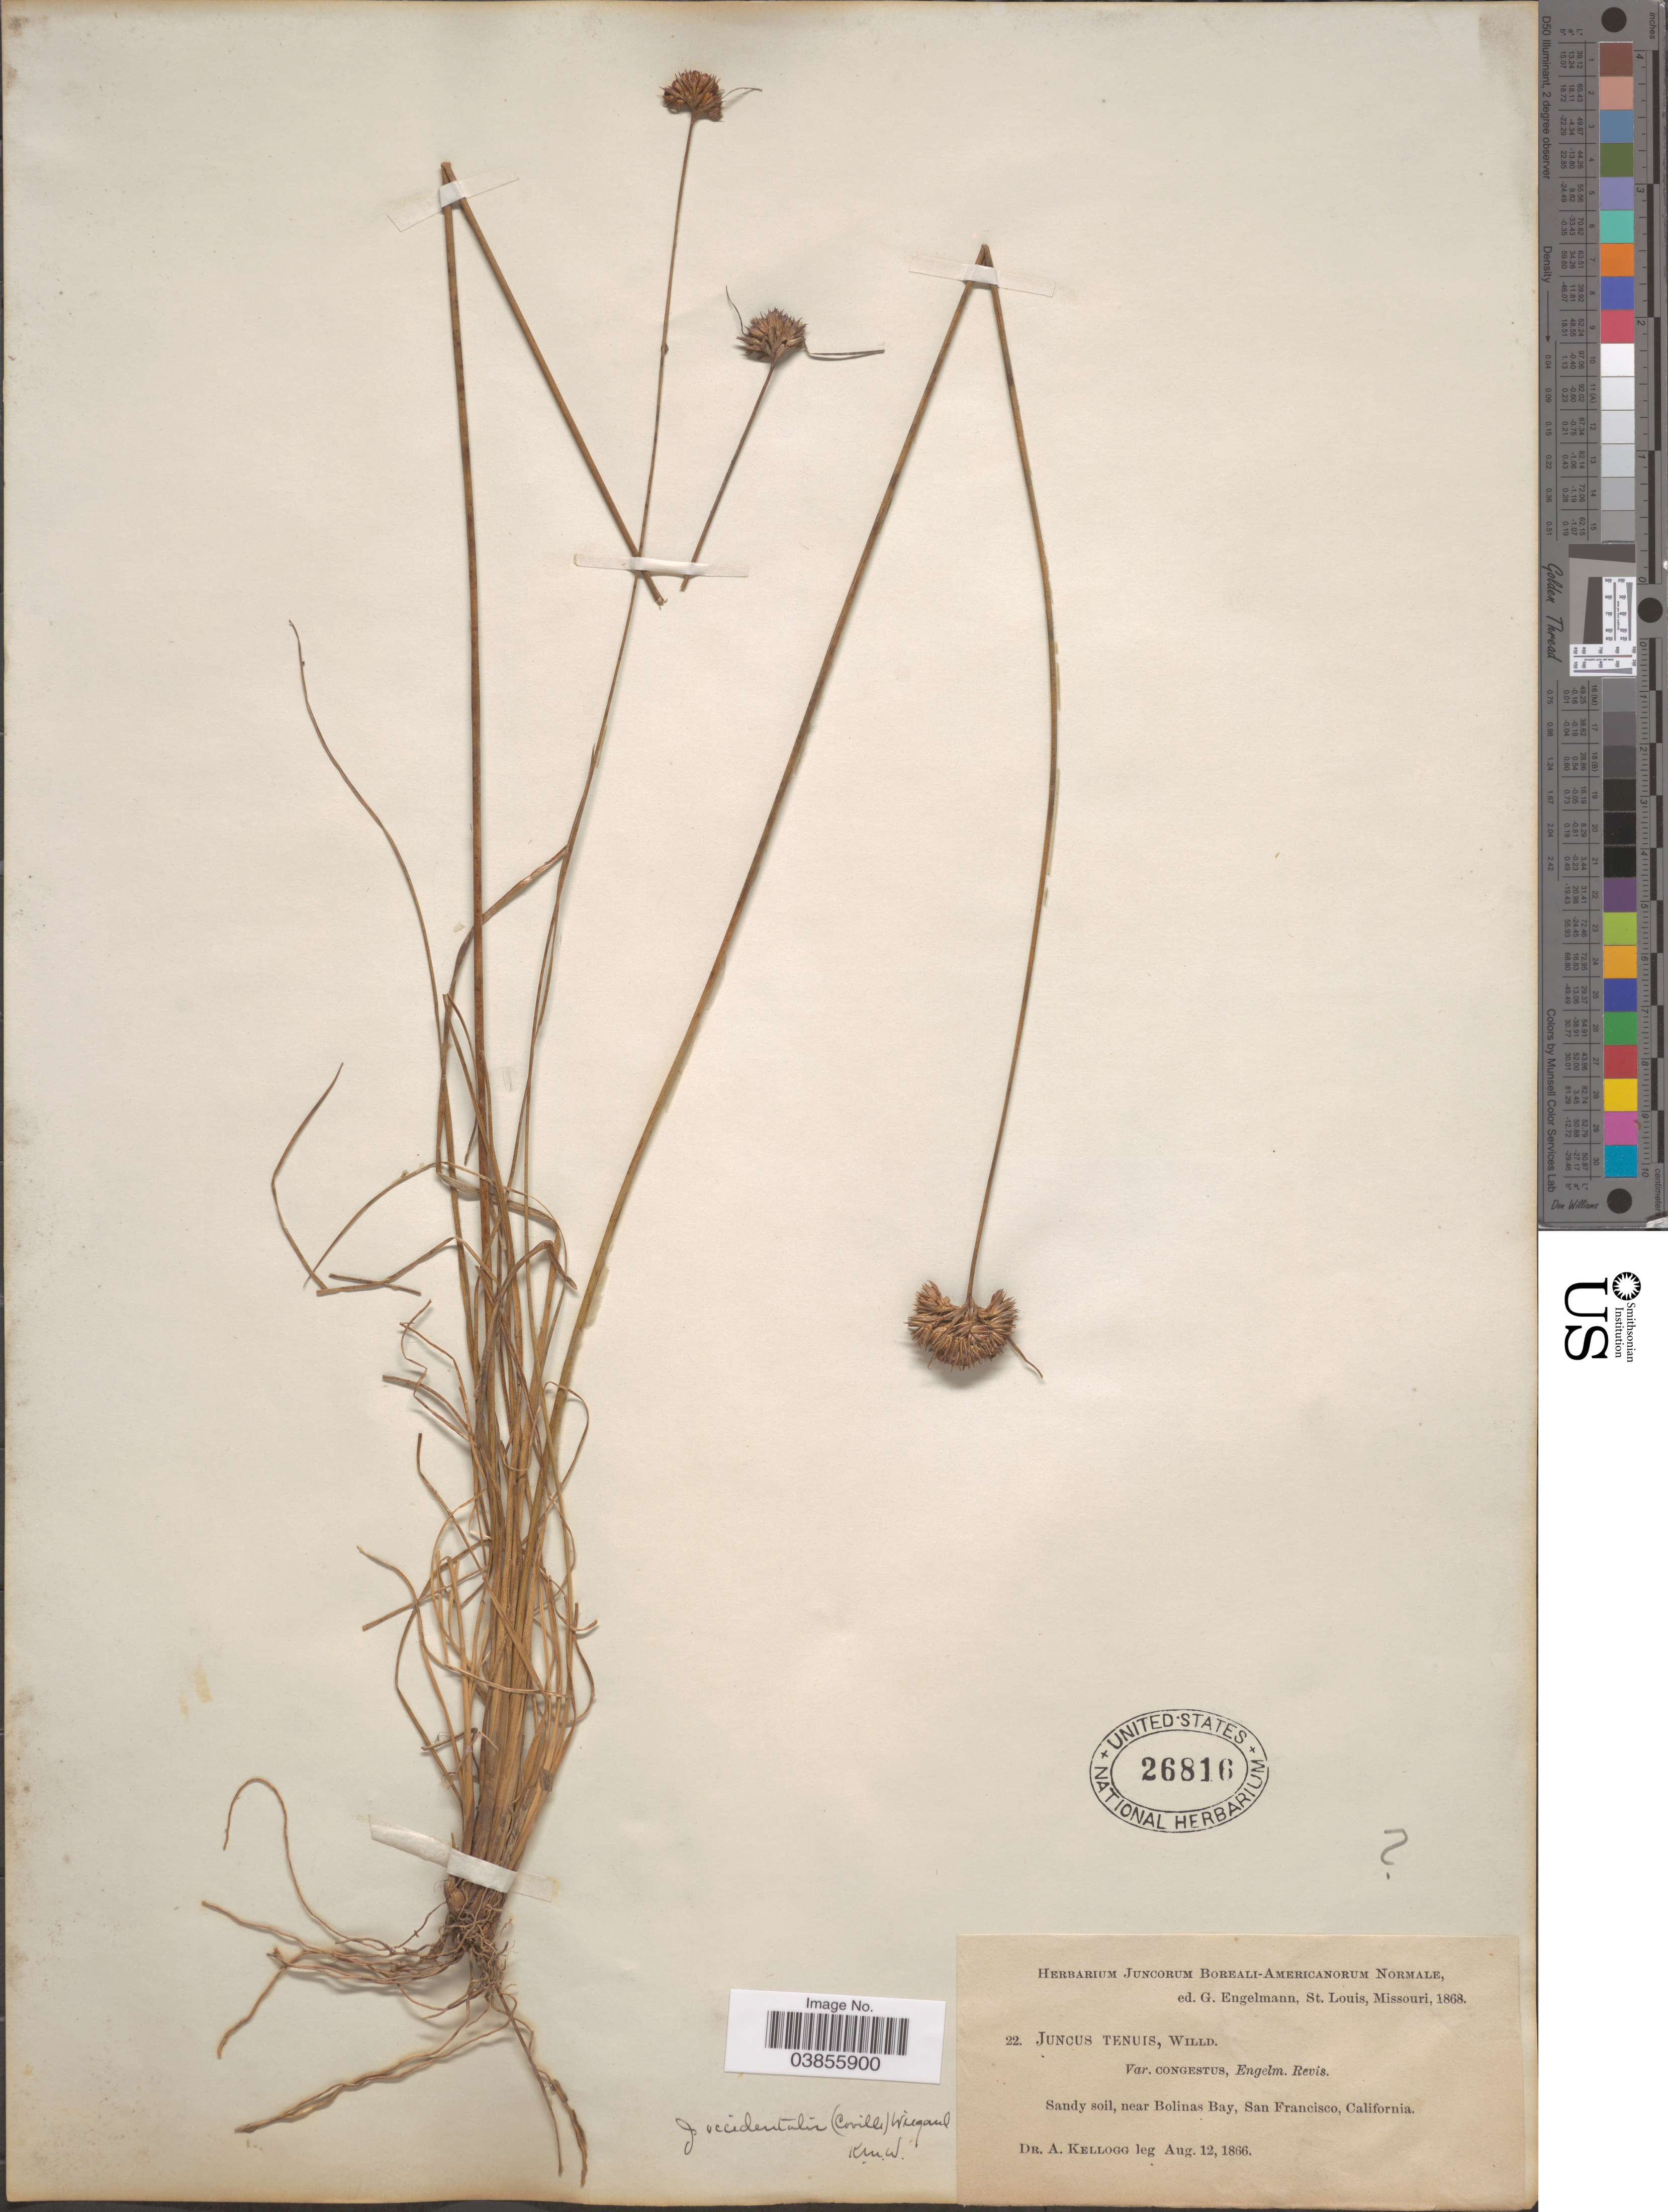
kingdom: Plantae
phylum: Tracheophyta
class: Liliopsida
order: Poales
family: Juncaceae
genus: Juncus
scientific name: Juncus occidentalis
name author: (Coville) Wiegand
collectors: A. Kellogg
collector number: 22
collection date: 1866-08-12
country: United States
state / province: California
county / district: San Francisco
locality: Near Bolinas Bay, San Francisco.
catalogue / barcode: US 26816